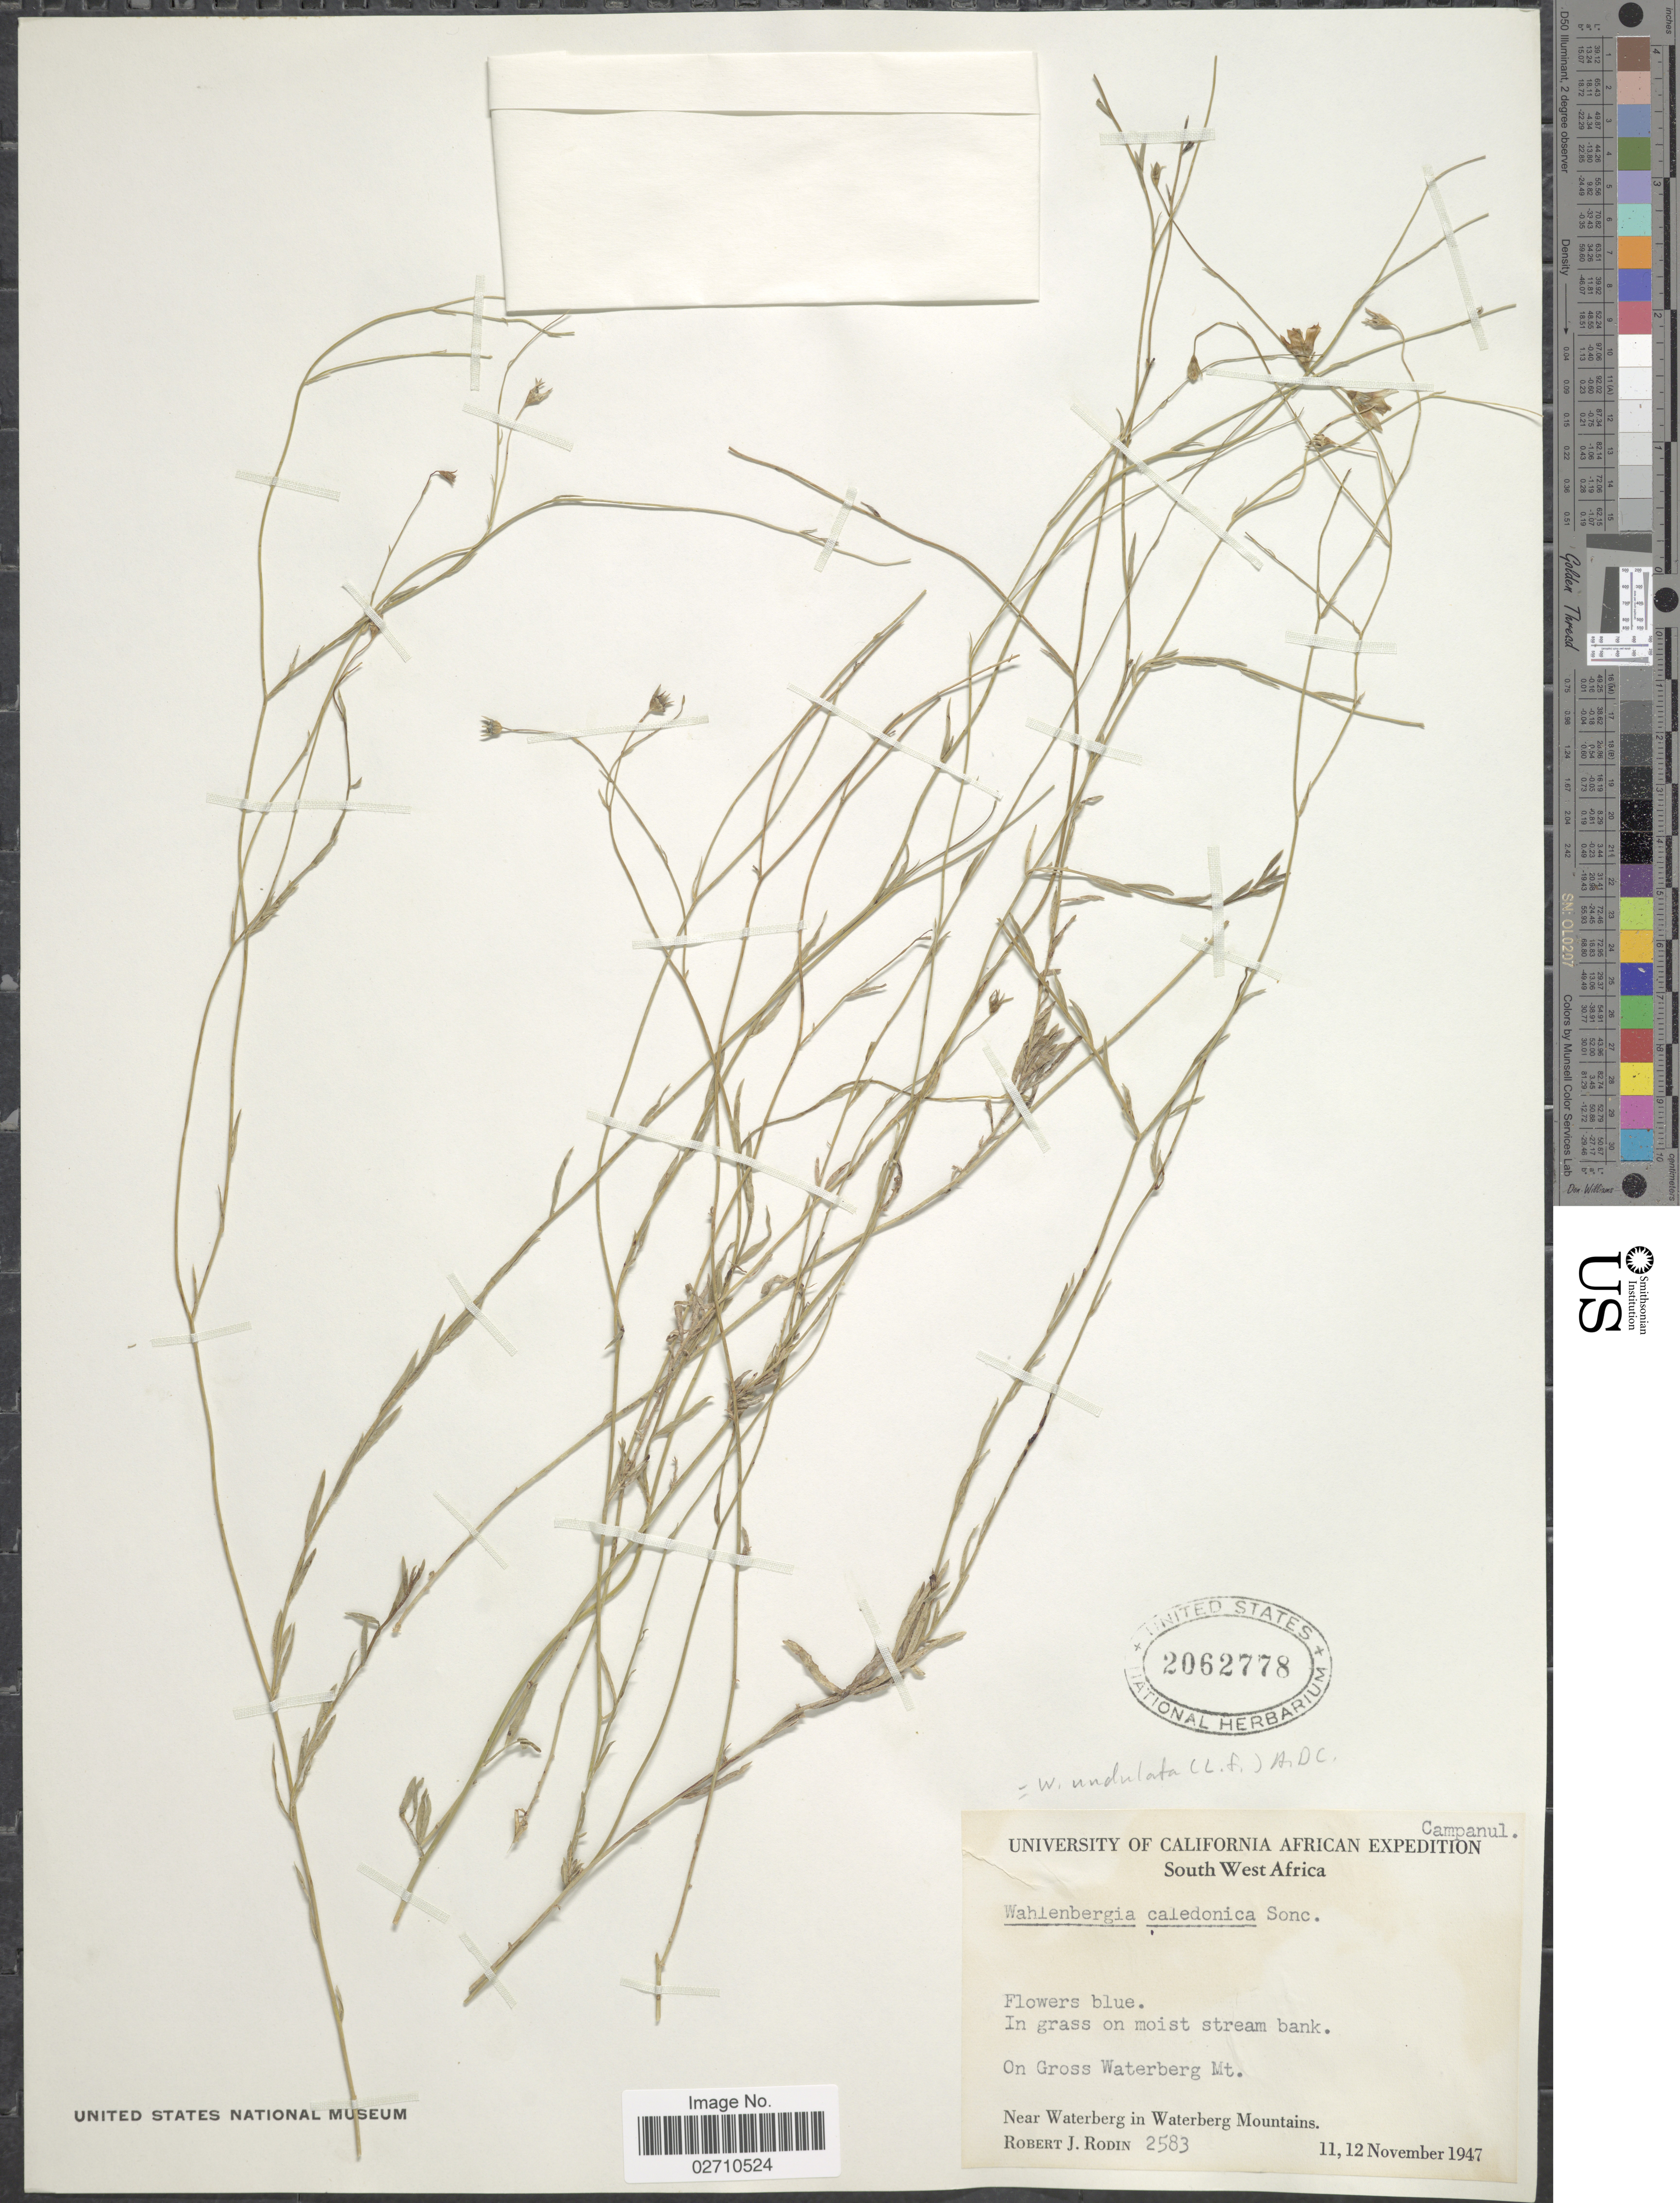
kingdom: Plantae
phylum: Tracheophyta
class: Magnoliopsida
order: Asterales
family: Campanulaceae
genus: Wahlenbergia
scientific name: Wahlenbergia undulata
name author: (L. f.) A. DC.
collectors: R. J. Rodin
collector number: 2583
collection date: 1947-11-11/1947-11-12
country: Namibia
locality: South West Africa, On Gross Waterberg Mt., near Waterberg in Waterberg Mountains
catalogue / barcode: US 2062778